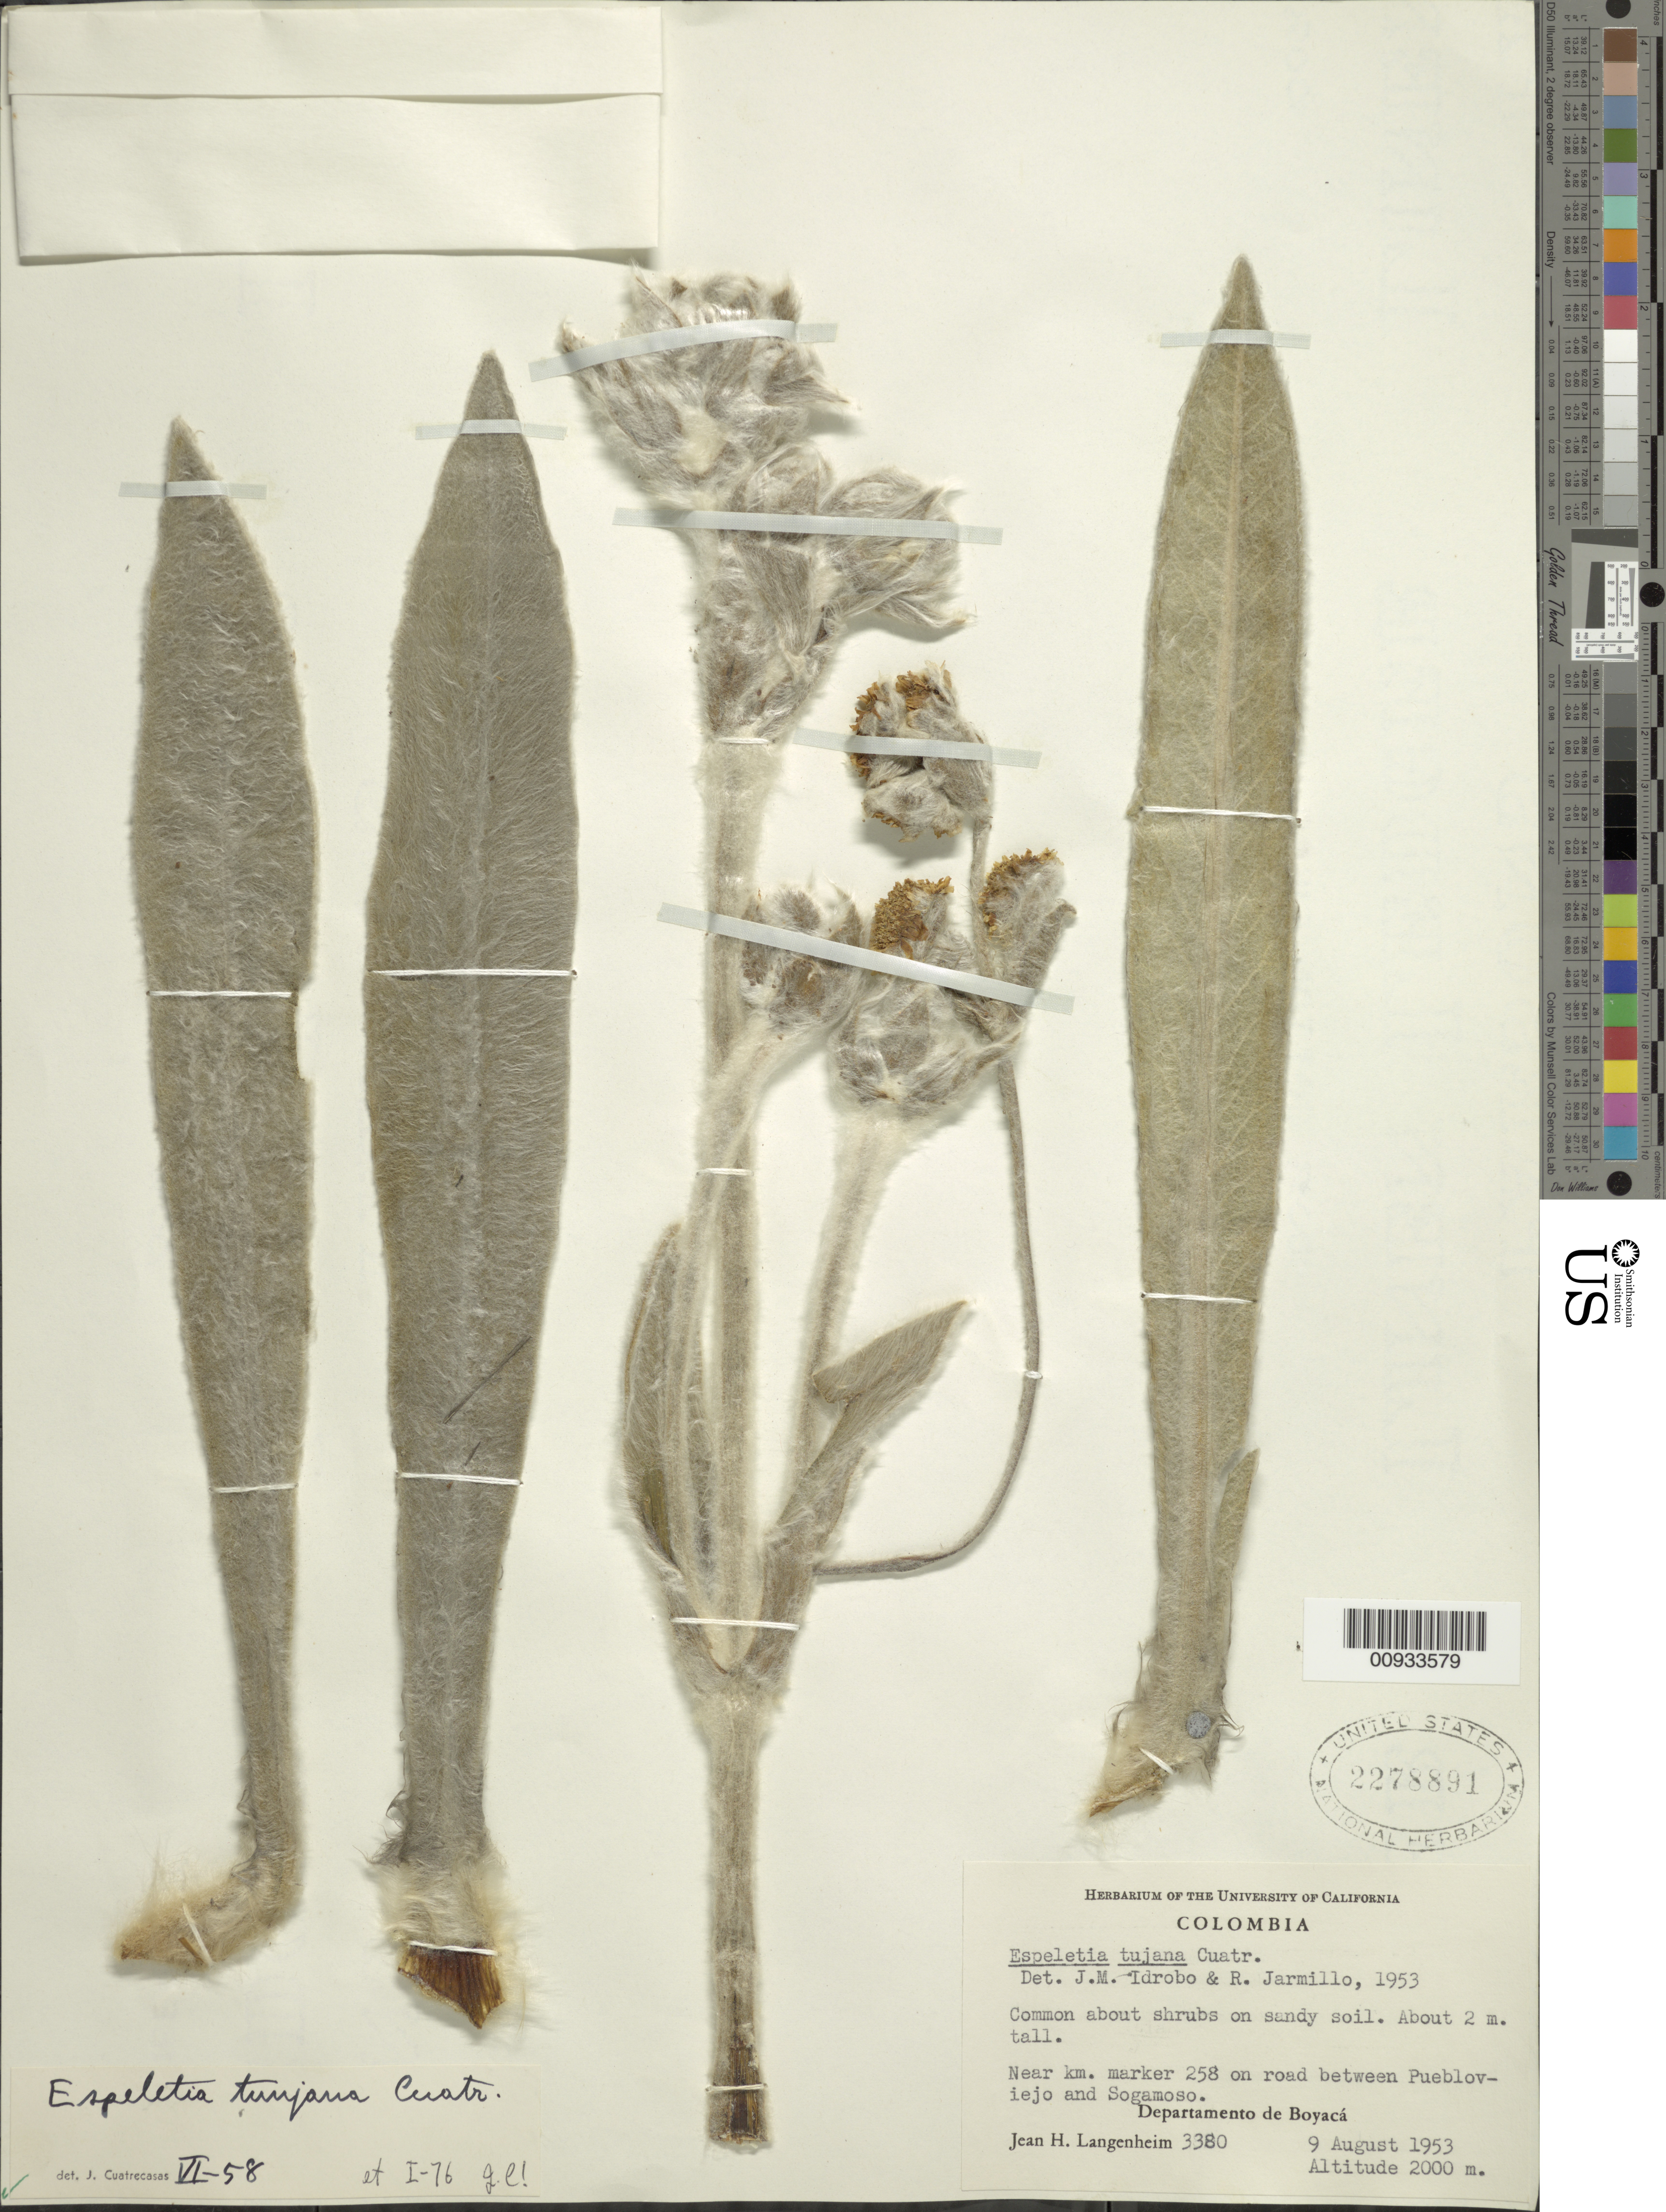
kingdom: Plantae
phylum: Tracheophyta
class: Magnoliopsida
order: Asterales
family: Asteraceae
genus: Espeletia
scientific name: Espeletia tunjana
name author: Cuatrec.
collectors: J. H. Langenheim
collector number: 3380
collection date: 1953-08-09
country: Colombia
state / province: Boyacá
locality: Near km marker 258 on road between Puebloviejo and Sogamoso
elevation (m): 2000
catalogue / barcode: US 2278891